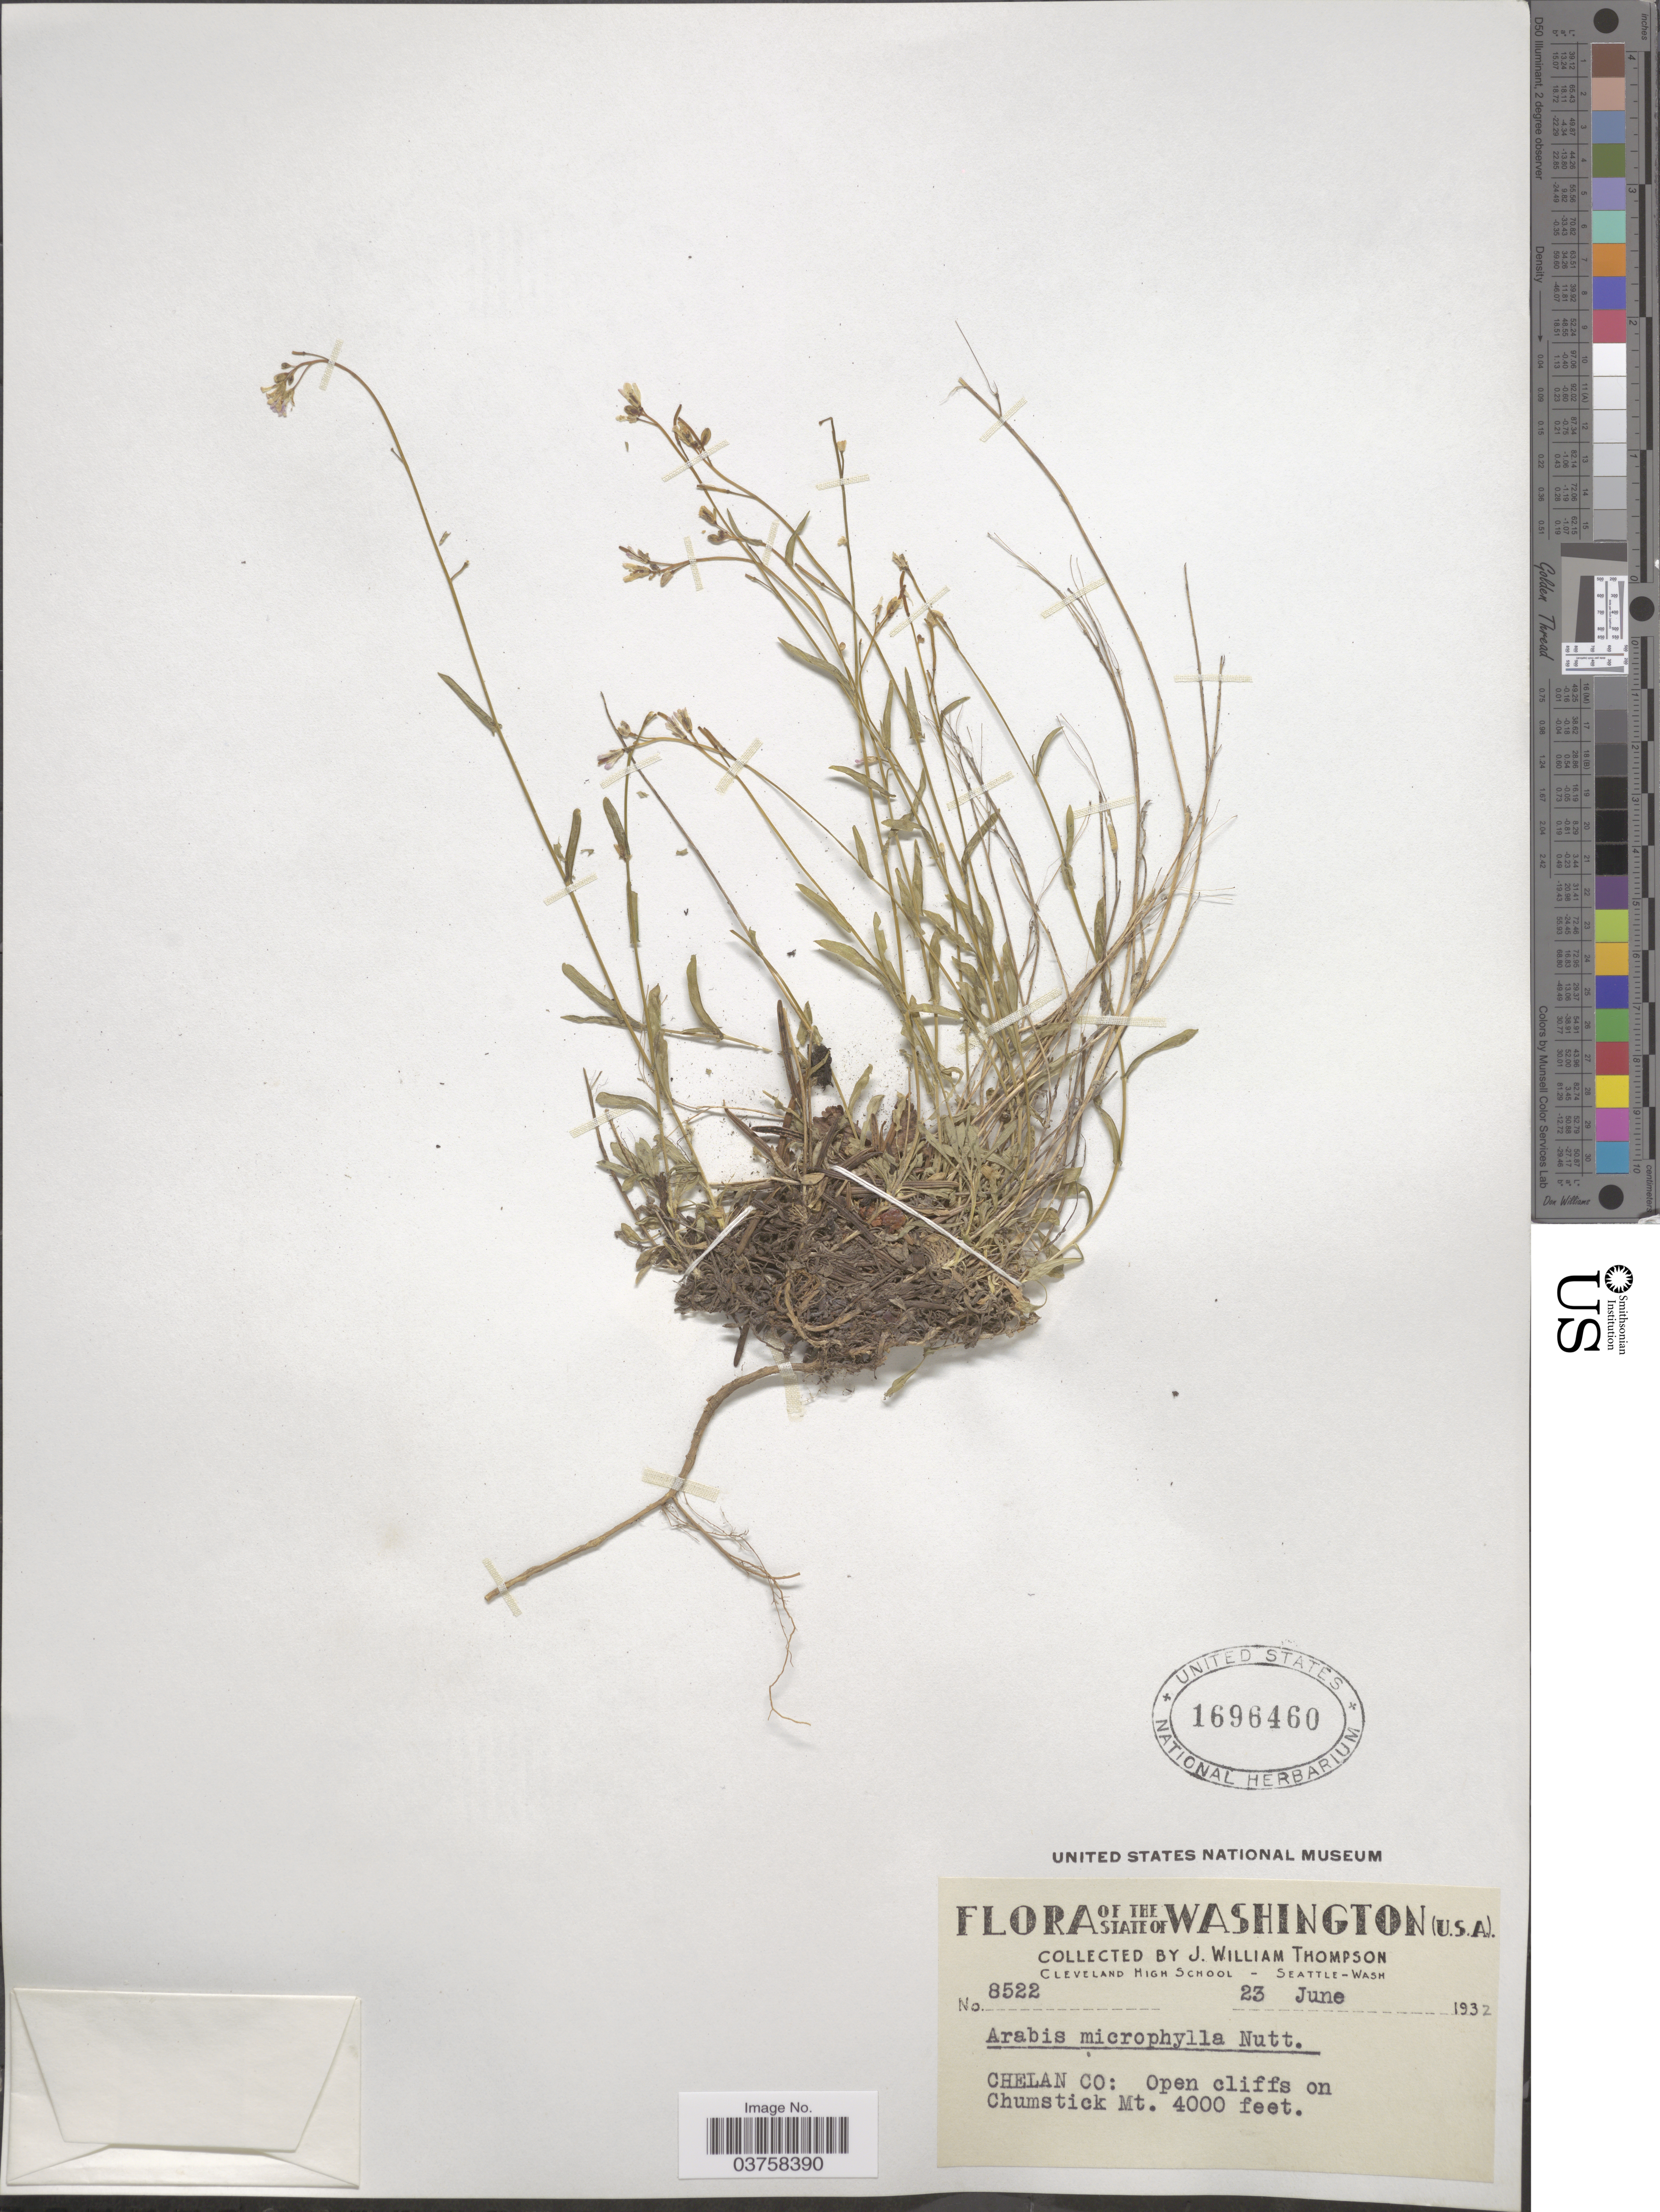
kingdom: Plantae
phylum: Tracheophyta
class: Magnoliopsida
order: Brassicales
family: Brassicaceae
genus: Arabis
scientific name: Arabis microphylla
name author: Nutt.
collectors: J. W. Thompson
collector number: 8522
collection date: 1932-06-23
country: United States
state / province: Washington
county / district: Chelan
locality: Chelan Co: Open cliffs on Chumstick Mt.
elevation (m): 1219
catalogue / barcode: US 1696460